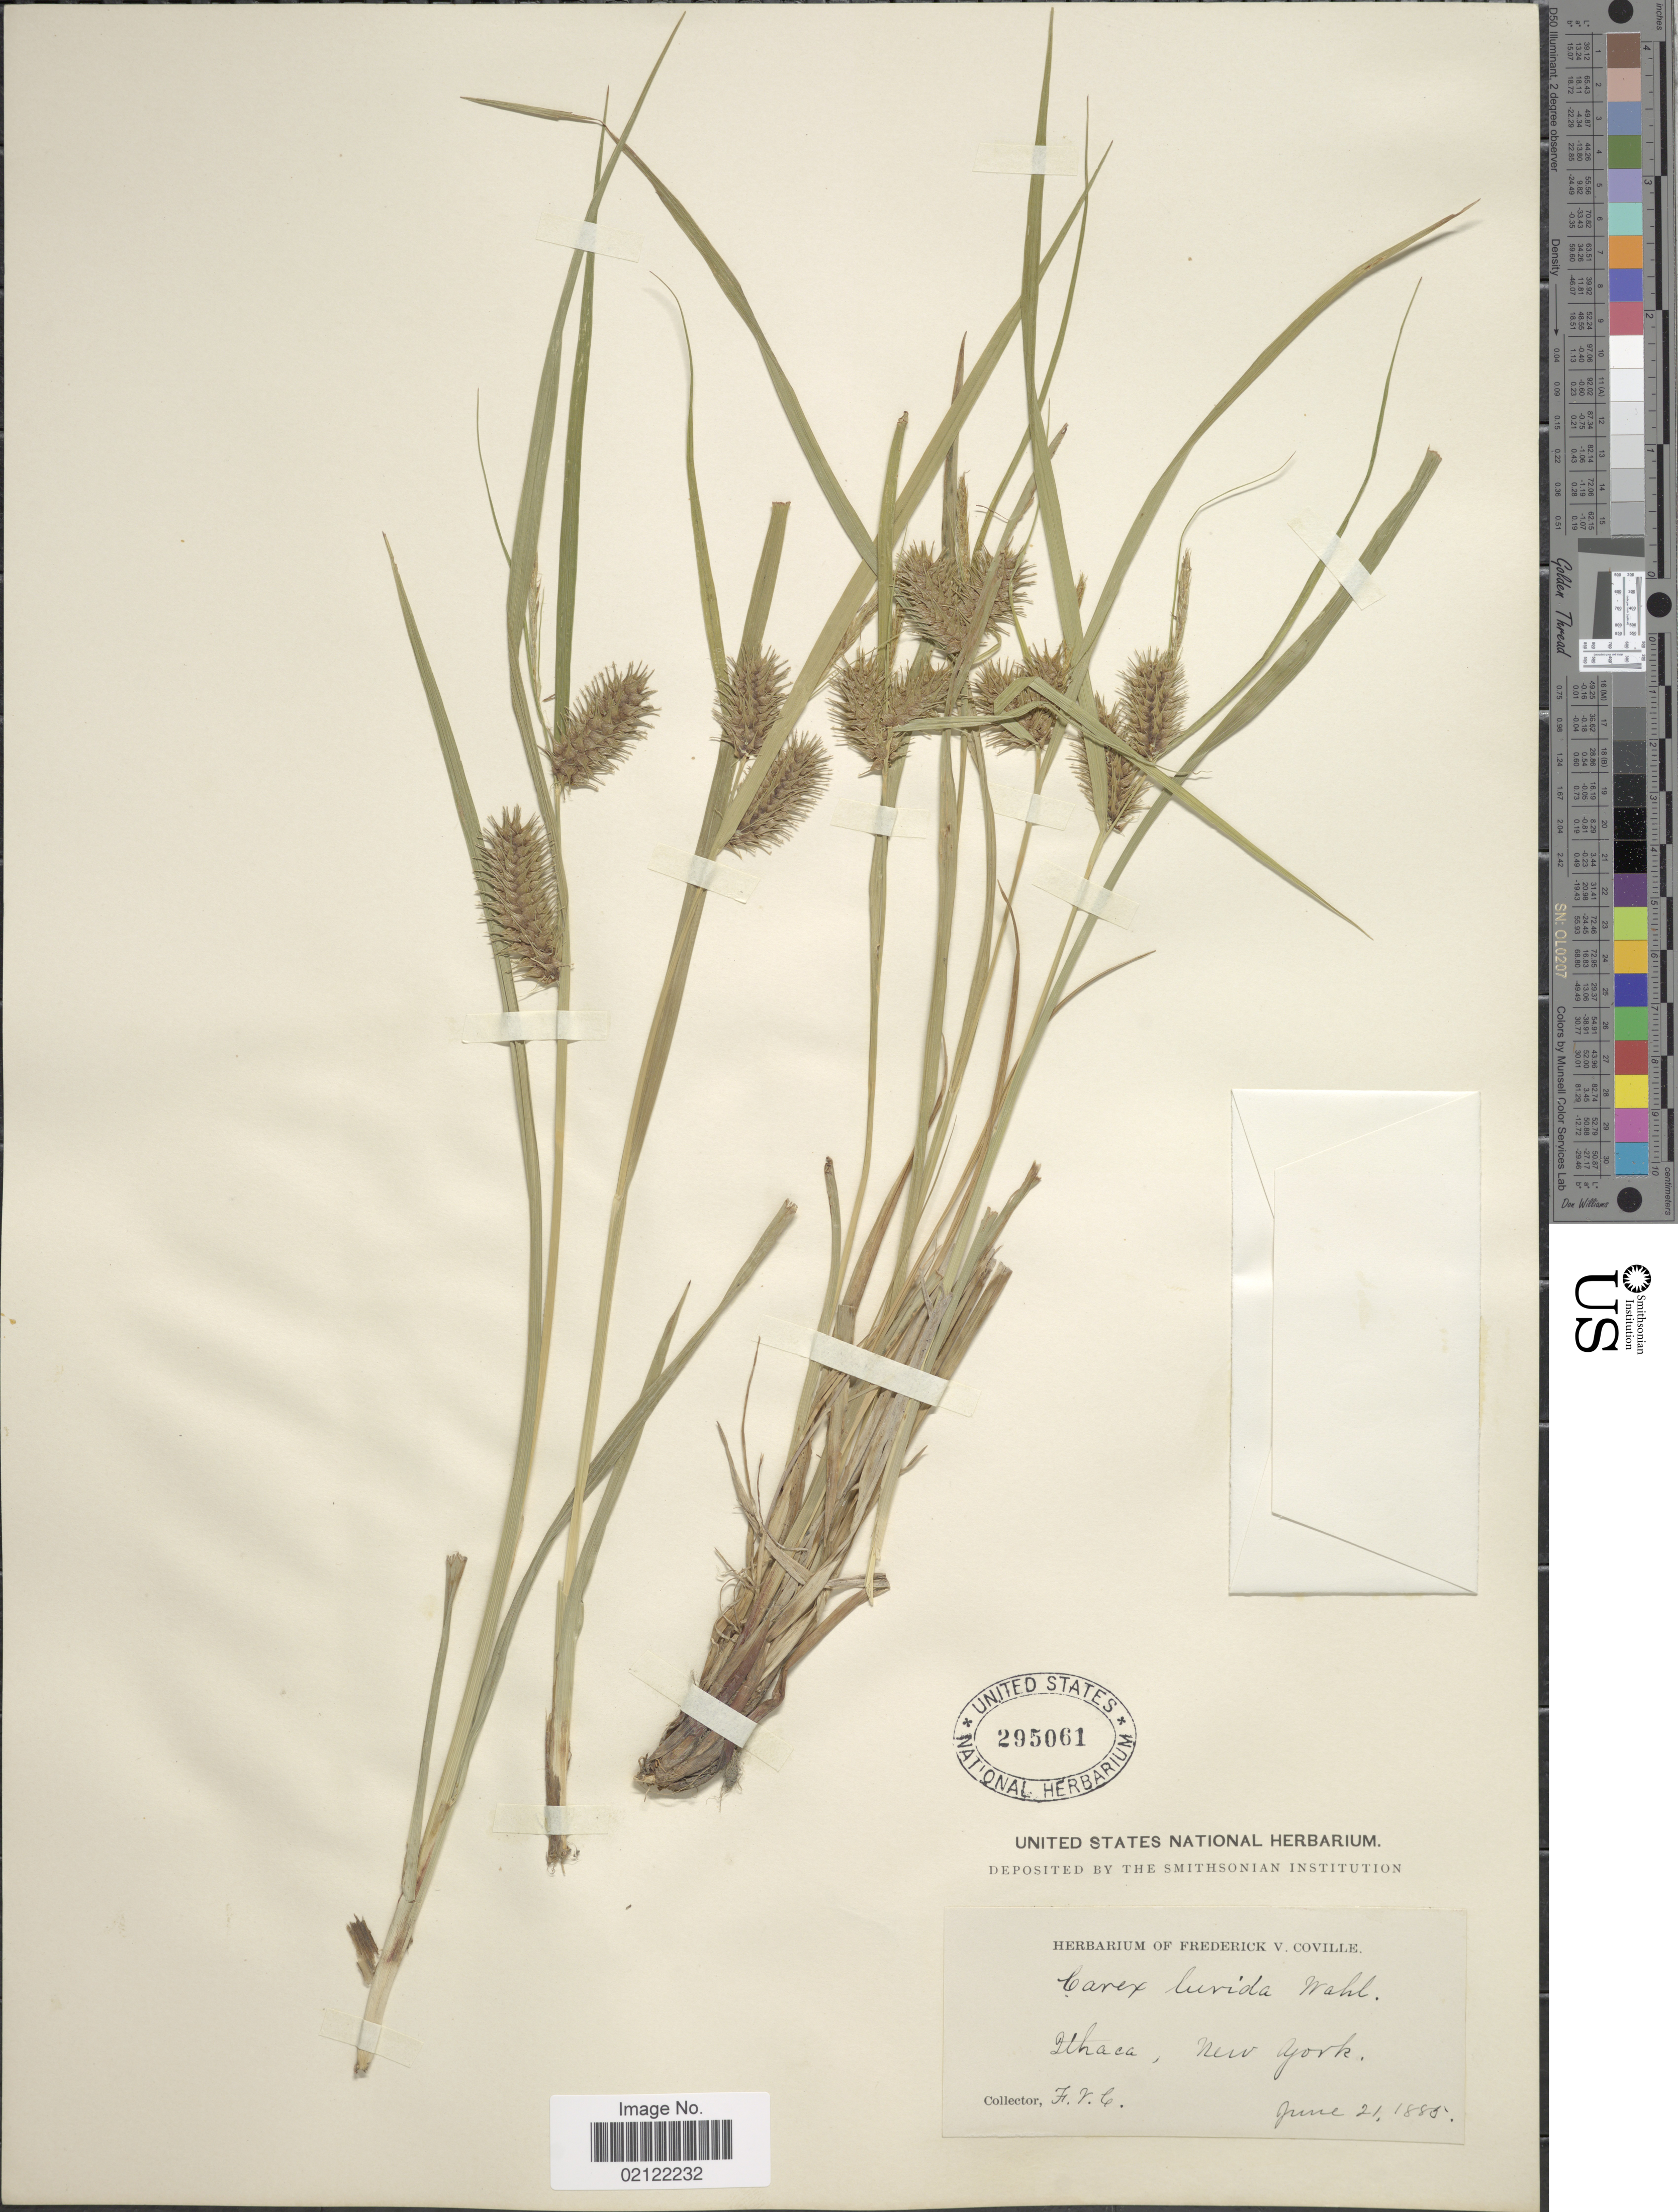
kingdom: Plantae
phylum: Tracheophyta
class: Liliopsida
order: Poales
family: Cyperaceae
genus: Carex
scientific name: Carex lurida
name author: Wahlenb.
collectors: F. V. Coville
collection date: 1885-06-21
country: United States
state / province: New York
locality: Ithaca, New York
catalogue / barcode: US 295061